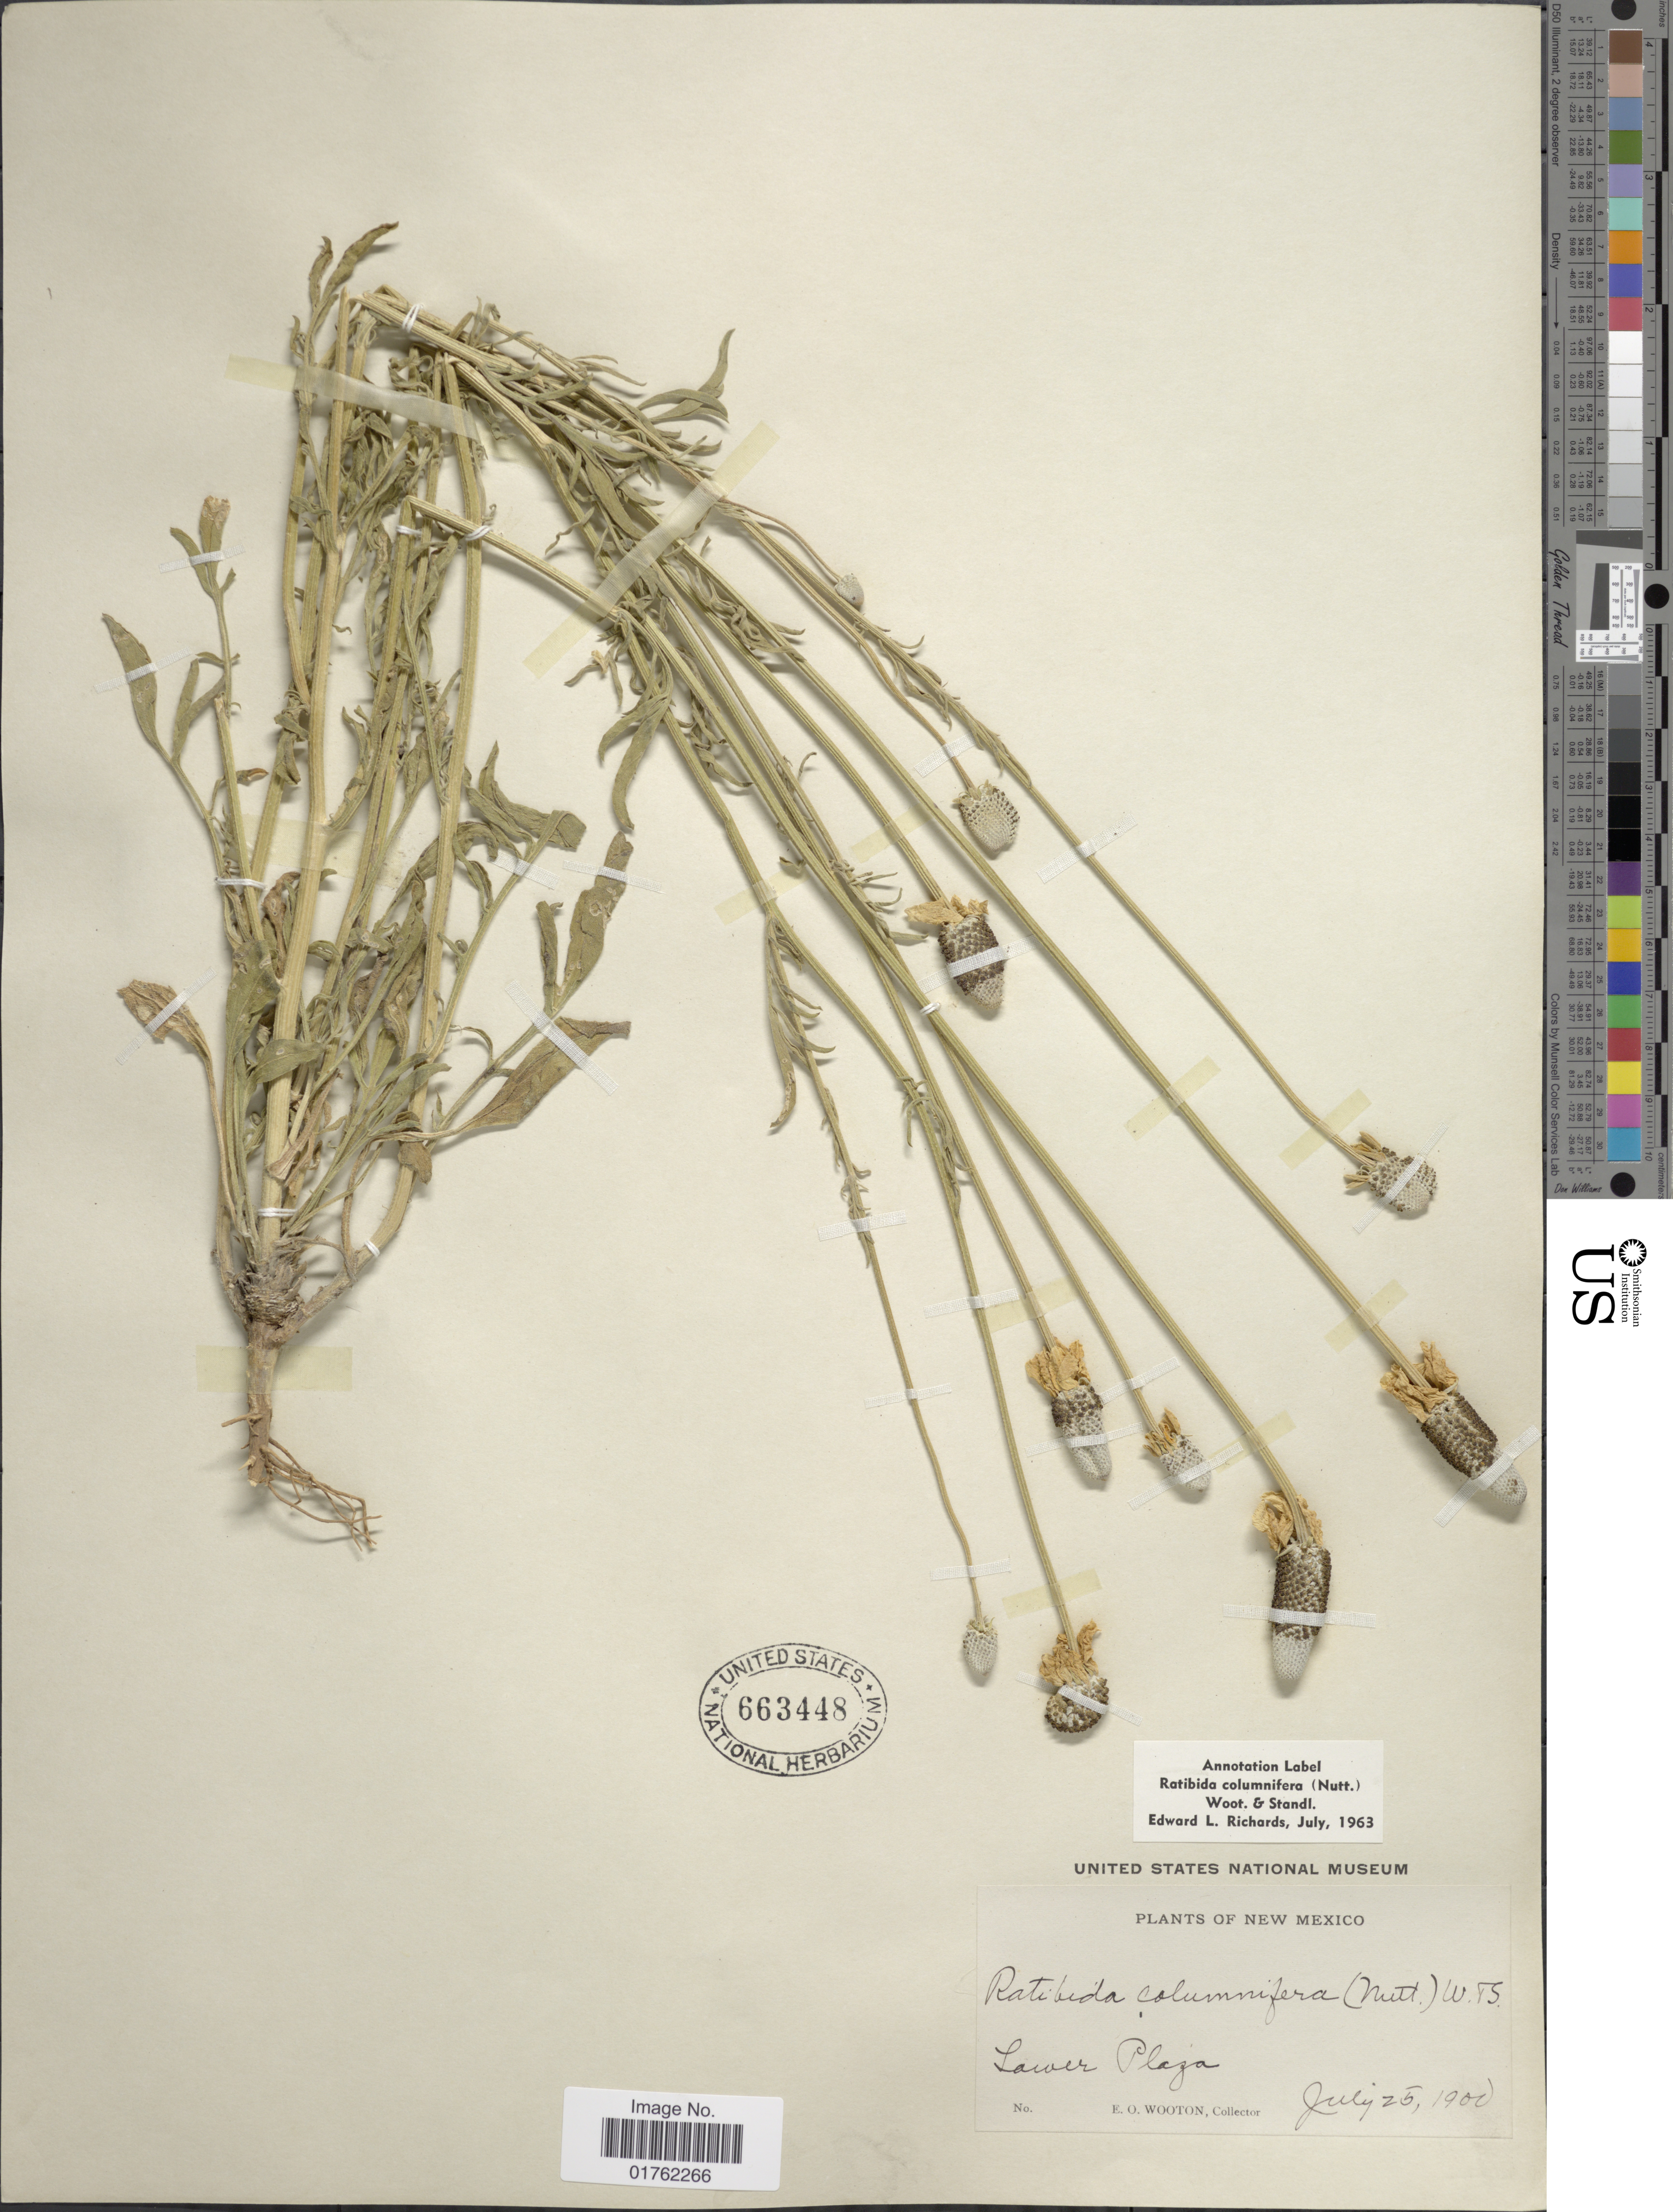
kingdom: Plantae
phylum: Tracheophyta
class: Magnoliopsida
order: Asterales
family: Asteraceae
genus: Ratibida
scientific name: Ratibida columnaris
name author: (Pursh) D. Don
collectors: E. O. Wooton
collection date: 1900-07-25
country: United States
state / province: New Mexico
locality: Lower Plaza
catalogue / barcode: US 663448